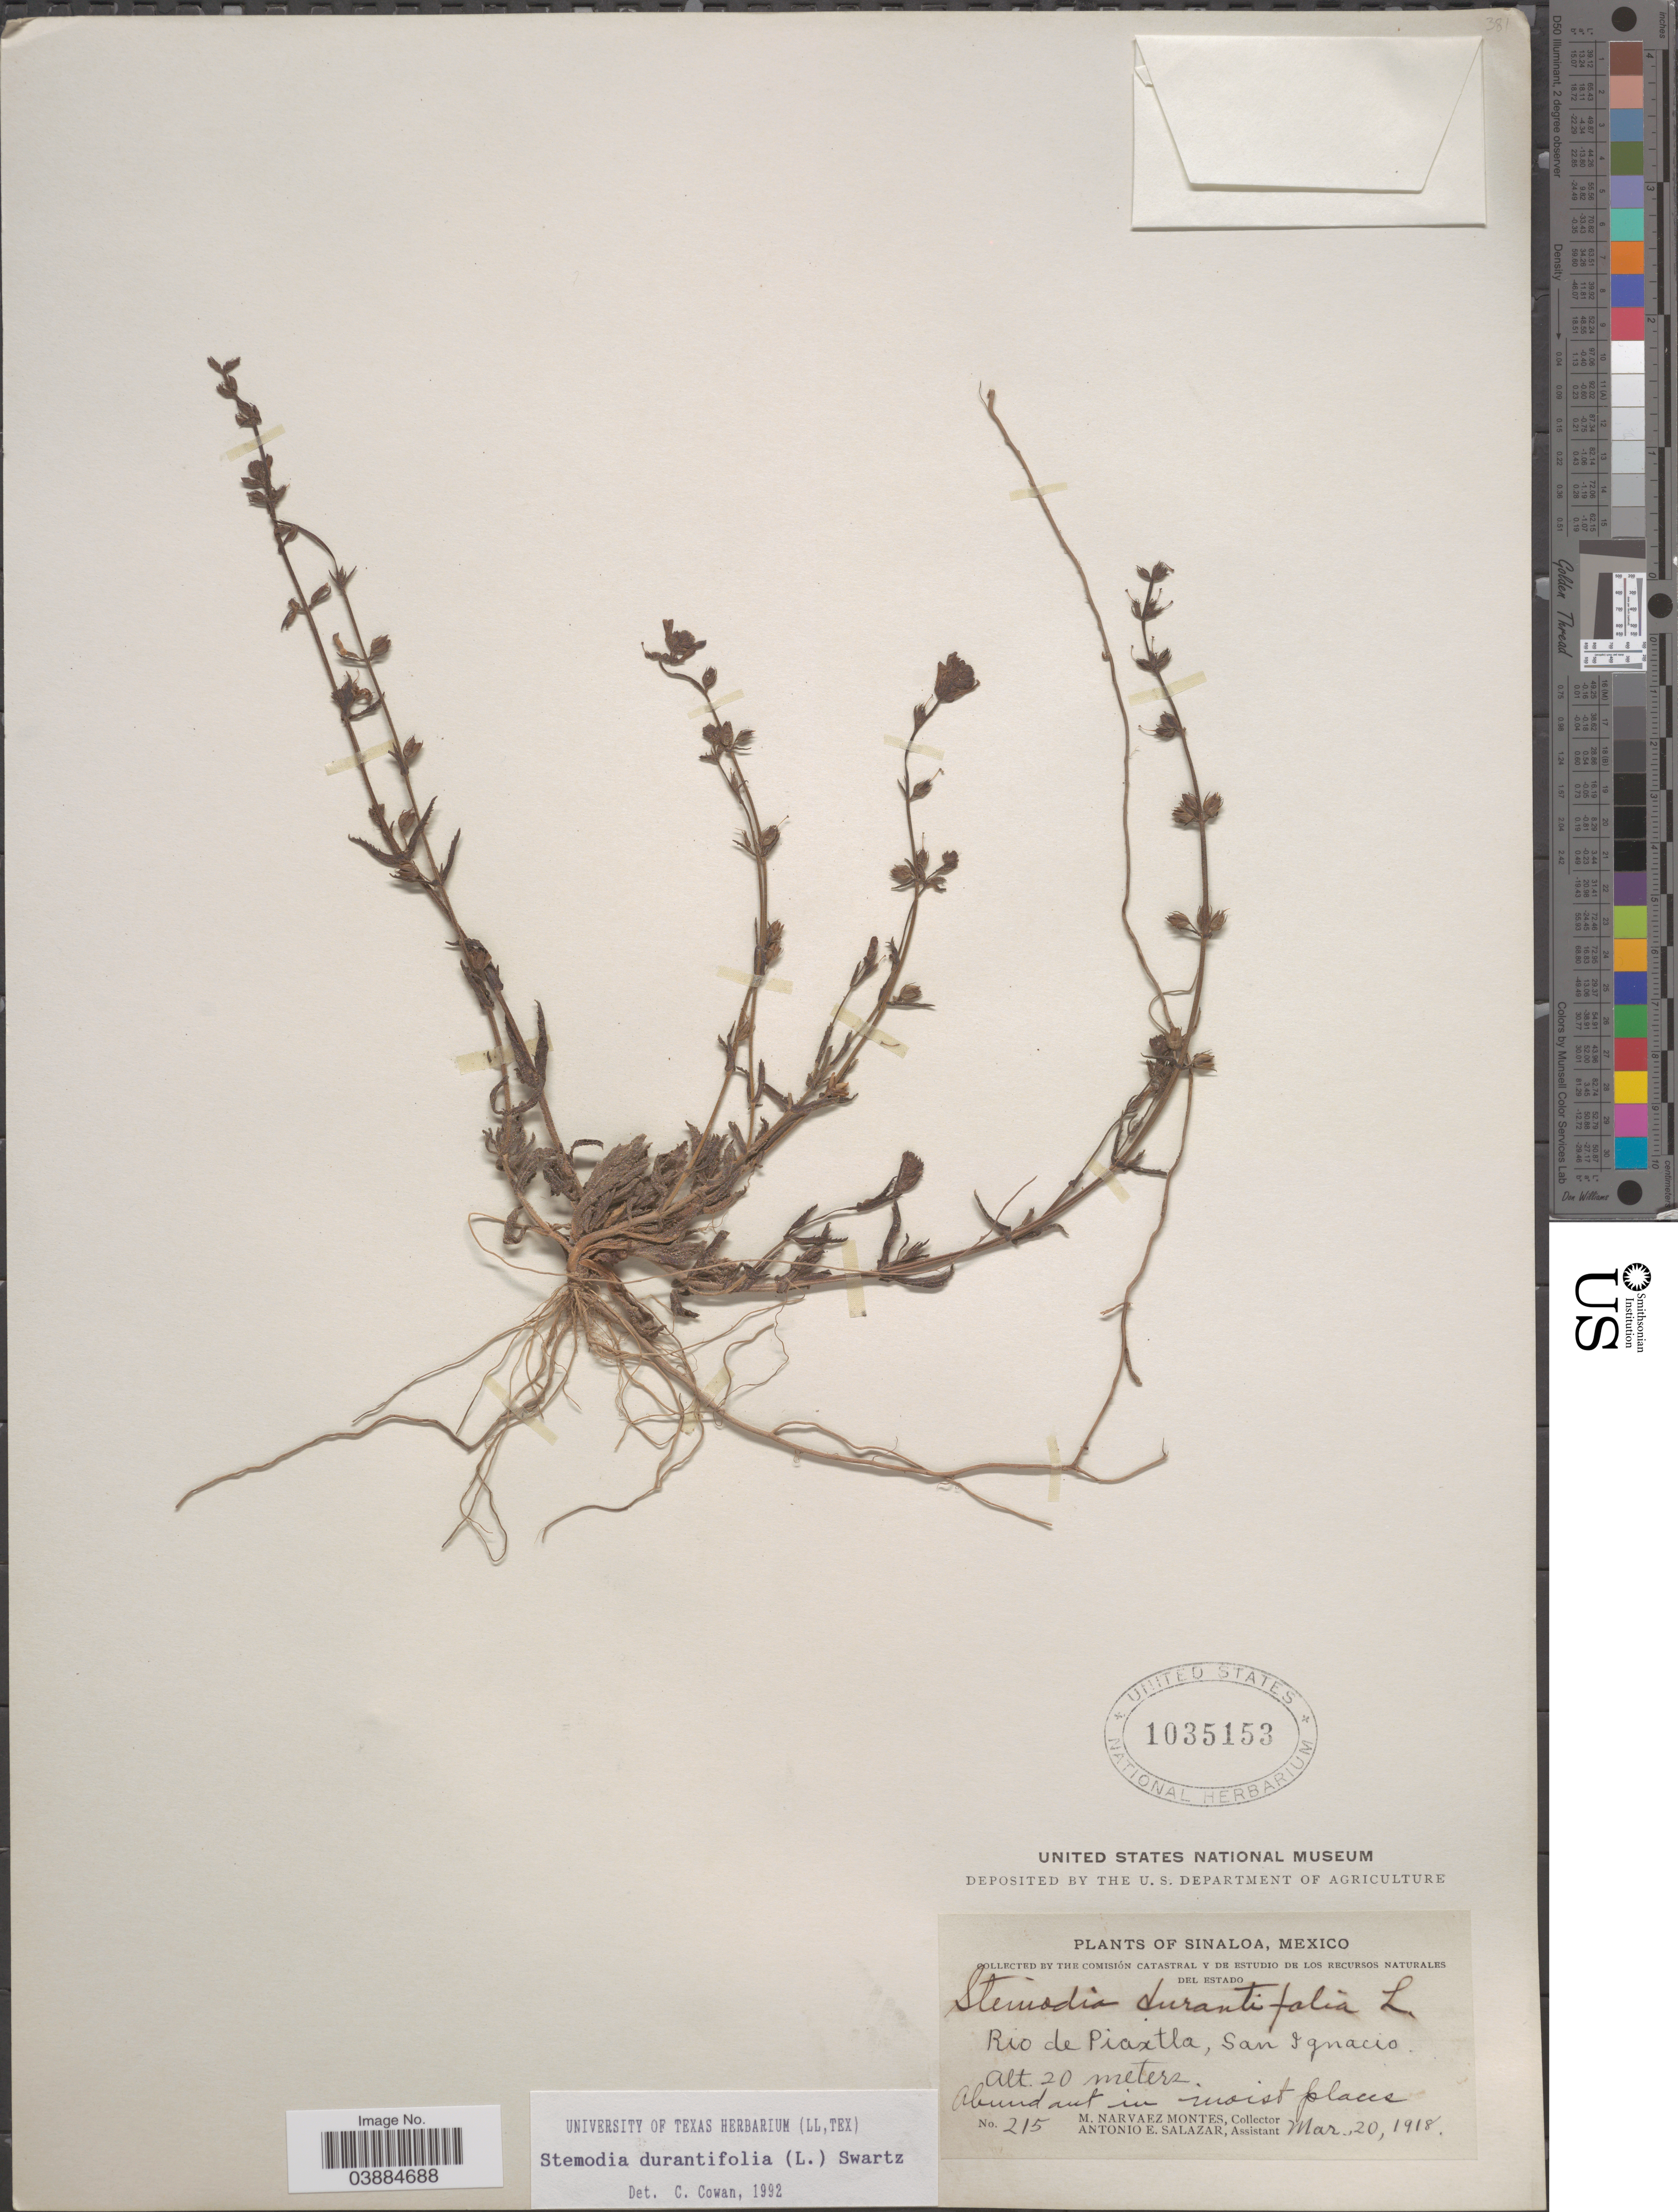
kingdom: Plantae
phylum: Tracheophyta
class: Magnoliopsida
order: Lamiales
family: Plantaginaceae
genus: Stemodia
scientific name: Stemodia durantifolia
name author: (L.) Sw.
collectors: M. Narvaez-Montes & A. E. Salazar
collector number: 215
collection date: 1918-03-20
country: Mexico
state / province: Sinaloa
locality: Rio de Piaxtla, San Ignacio.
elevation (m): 20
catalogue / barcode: US 1035153